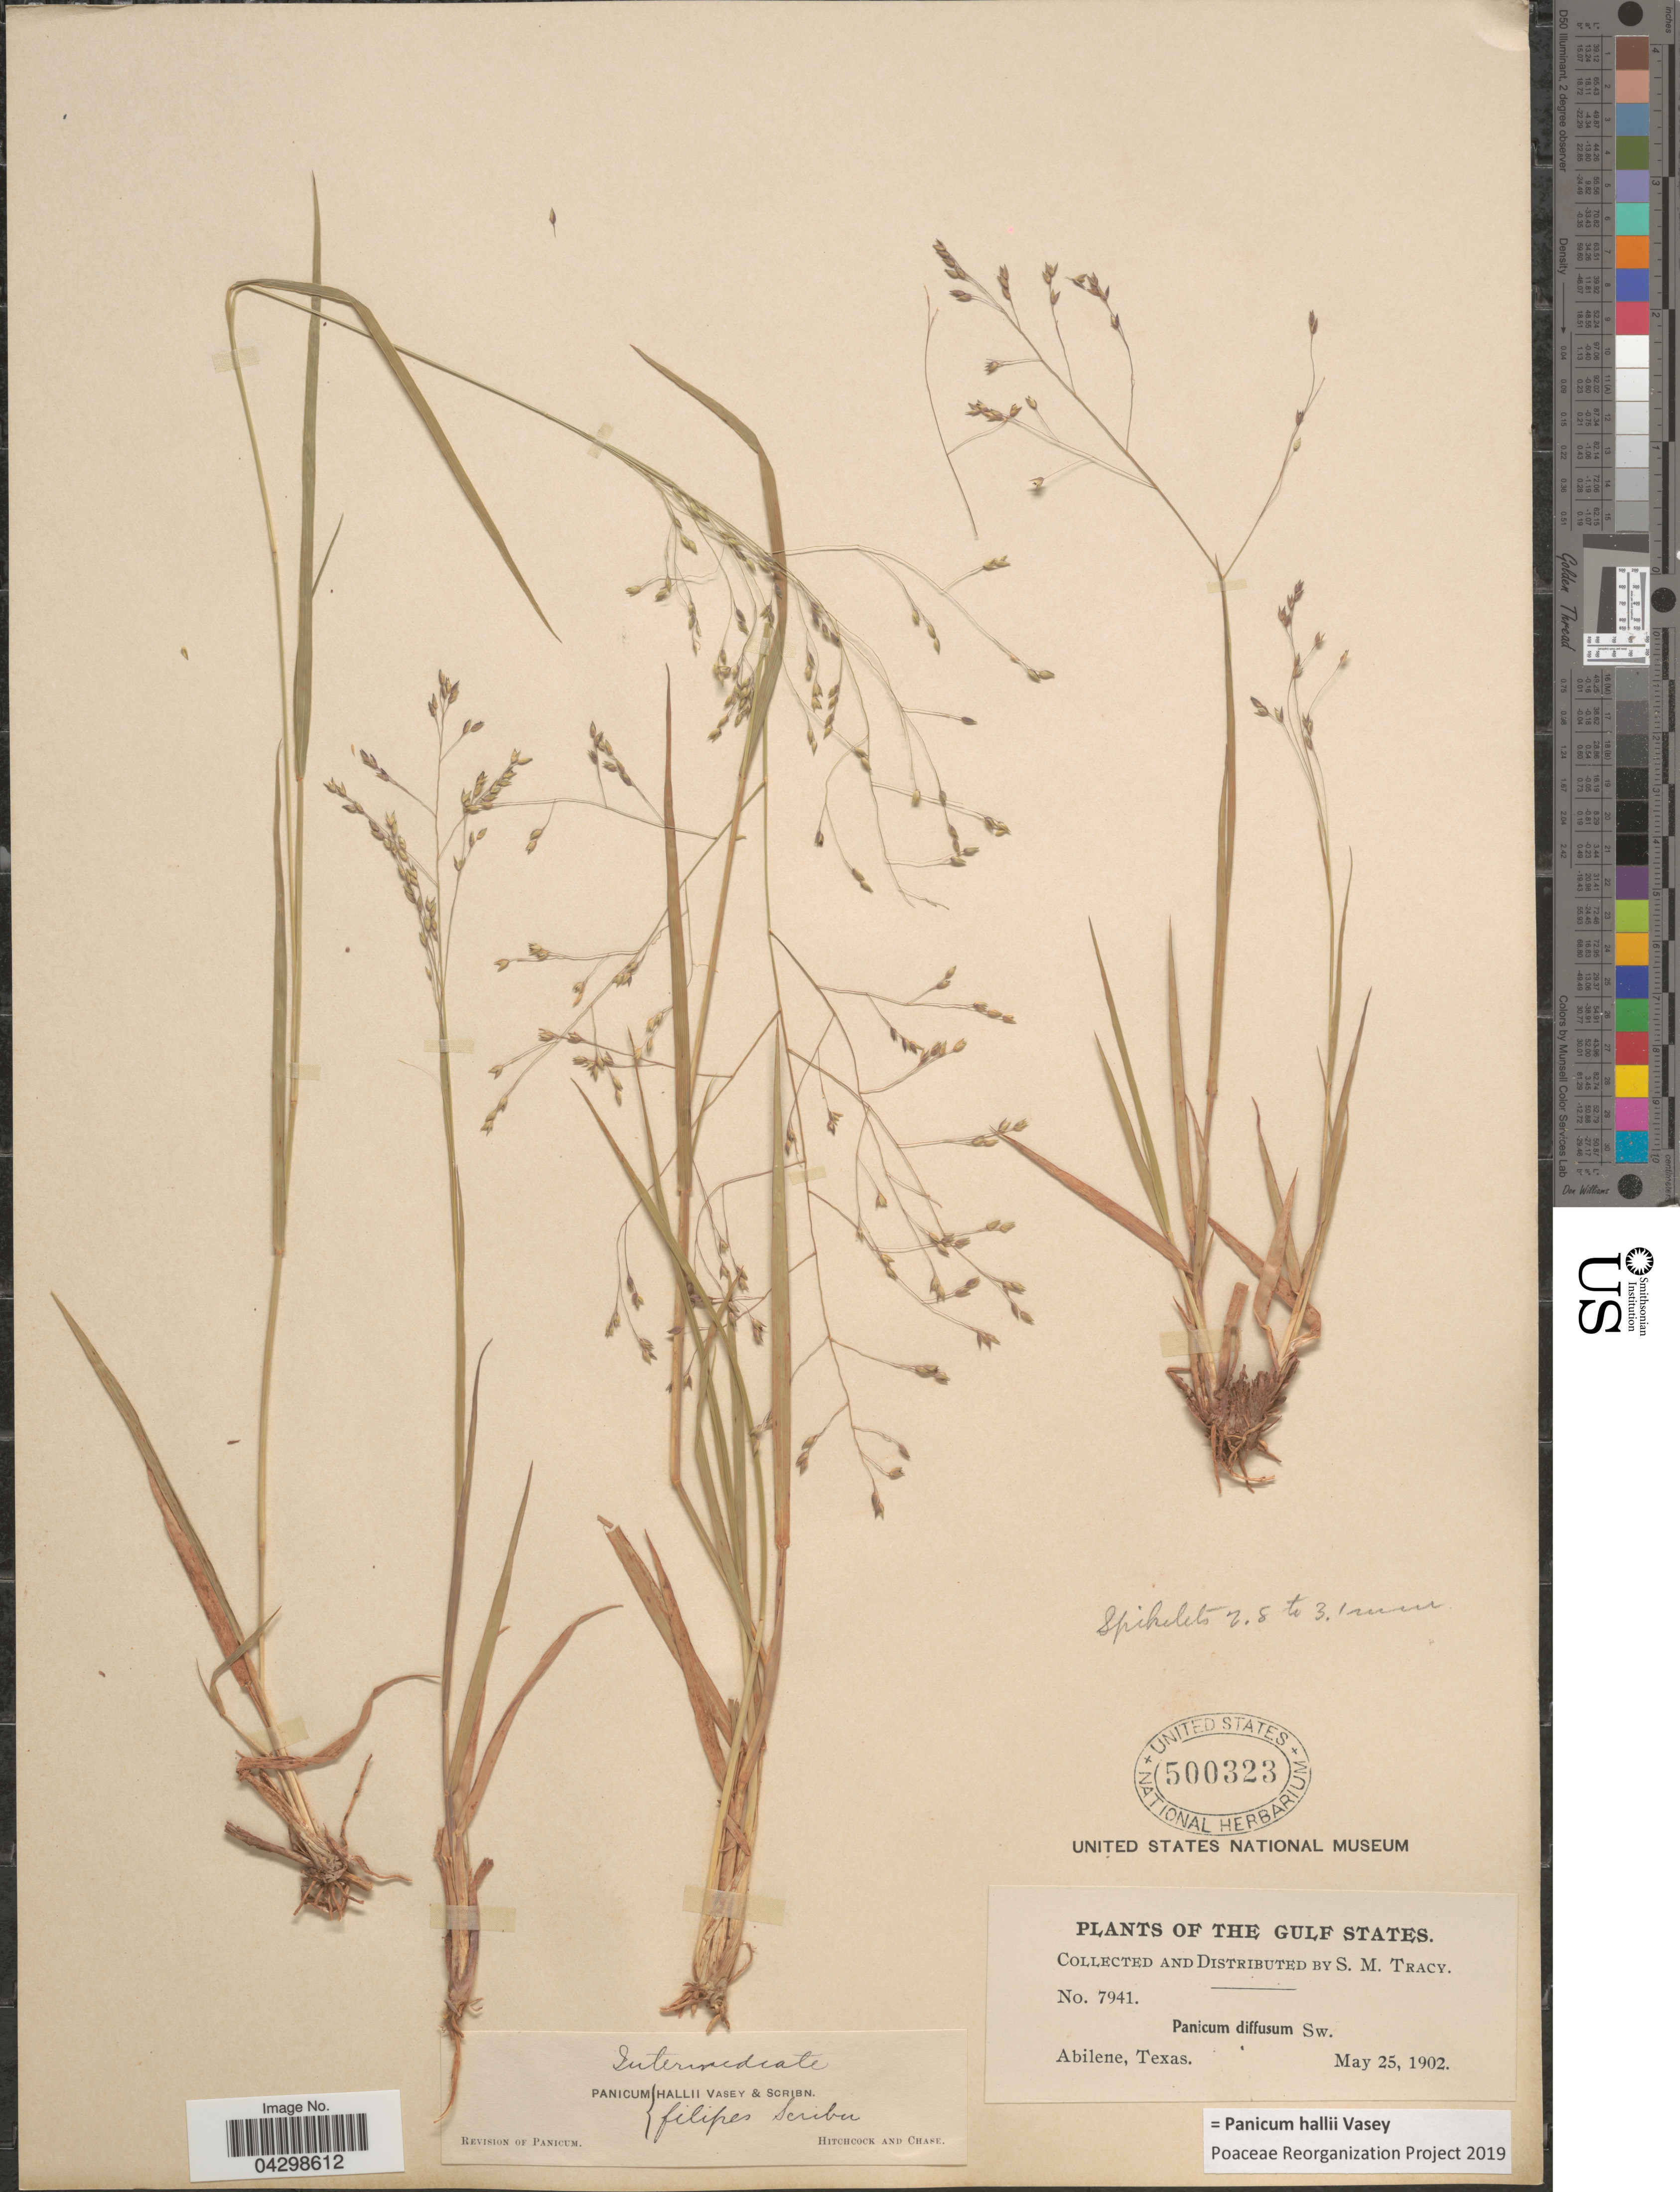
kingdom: Plantae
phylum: Tracheophyta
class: Liliopsida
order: Poales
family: Poaceae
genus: Panicum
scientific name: Panicum hallii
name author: Vasey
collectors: S. M. Tracy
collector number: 7941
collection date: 1902-05-25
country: United States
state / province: Texas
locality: The Gulf States. Abilene.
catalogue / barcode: US 500323